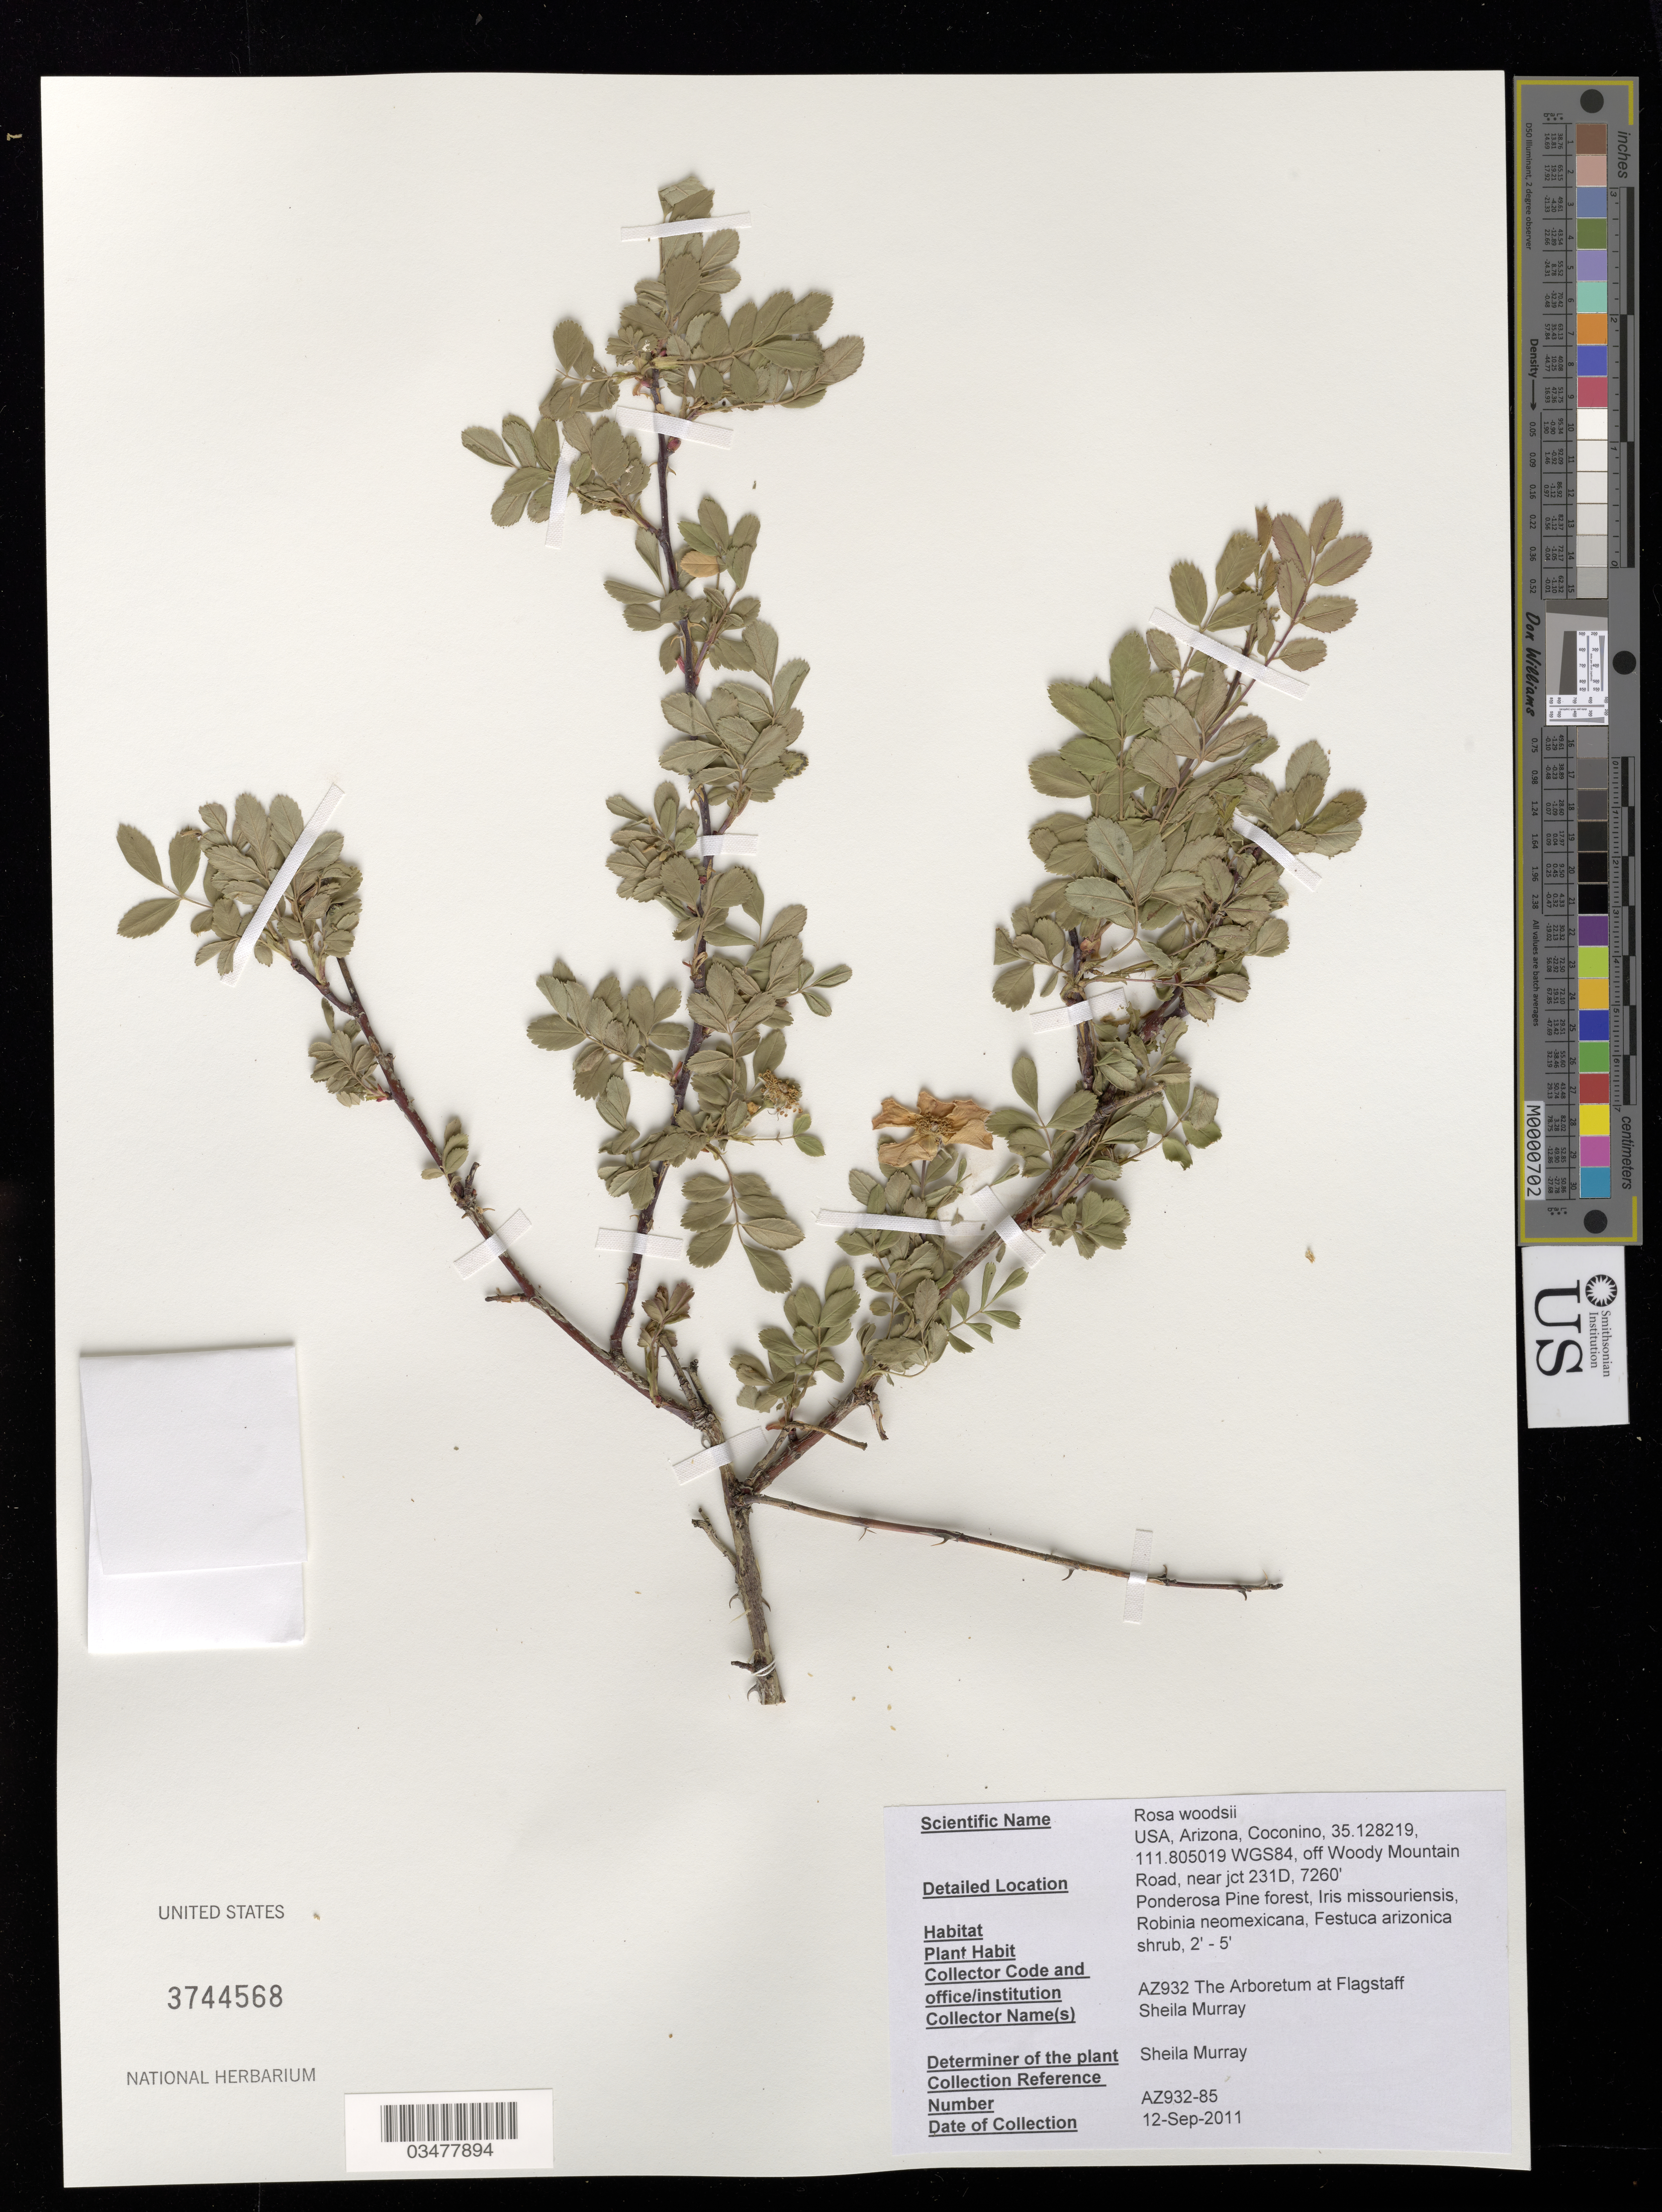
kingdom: Plantae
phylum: Tracheophyta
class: Magnoliopsida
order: Rosales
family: Rosaceae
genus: Rosa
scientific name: Rosa woodsii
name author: Lindl.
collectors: S. Murray, A. Mumm, Z. Gordon, D. Lamm & E. Walker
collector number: AZ932-85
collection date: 2011-09-12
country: United States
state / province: Arizona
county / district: Coconino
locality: Off Woody Mtn Rd, near JCT 231D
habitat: Ponderosa Pine forest meadow, Iris missouriensis, Festuca arizonica, Robinia neomexicana.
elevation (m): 2213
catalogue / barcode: US 3744568